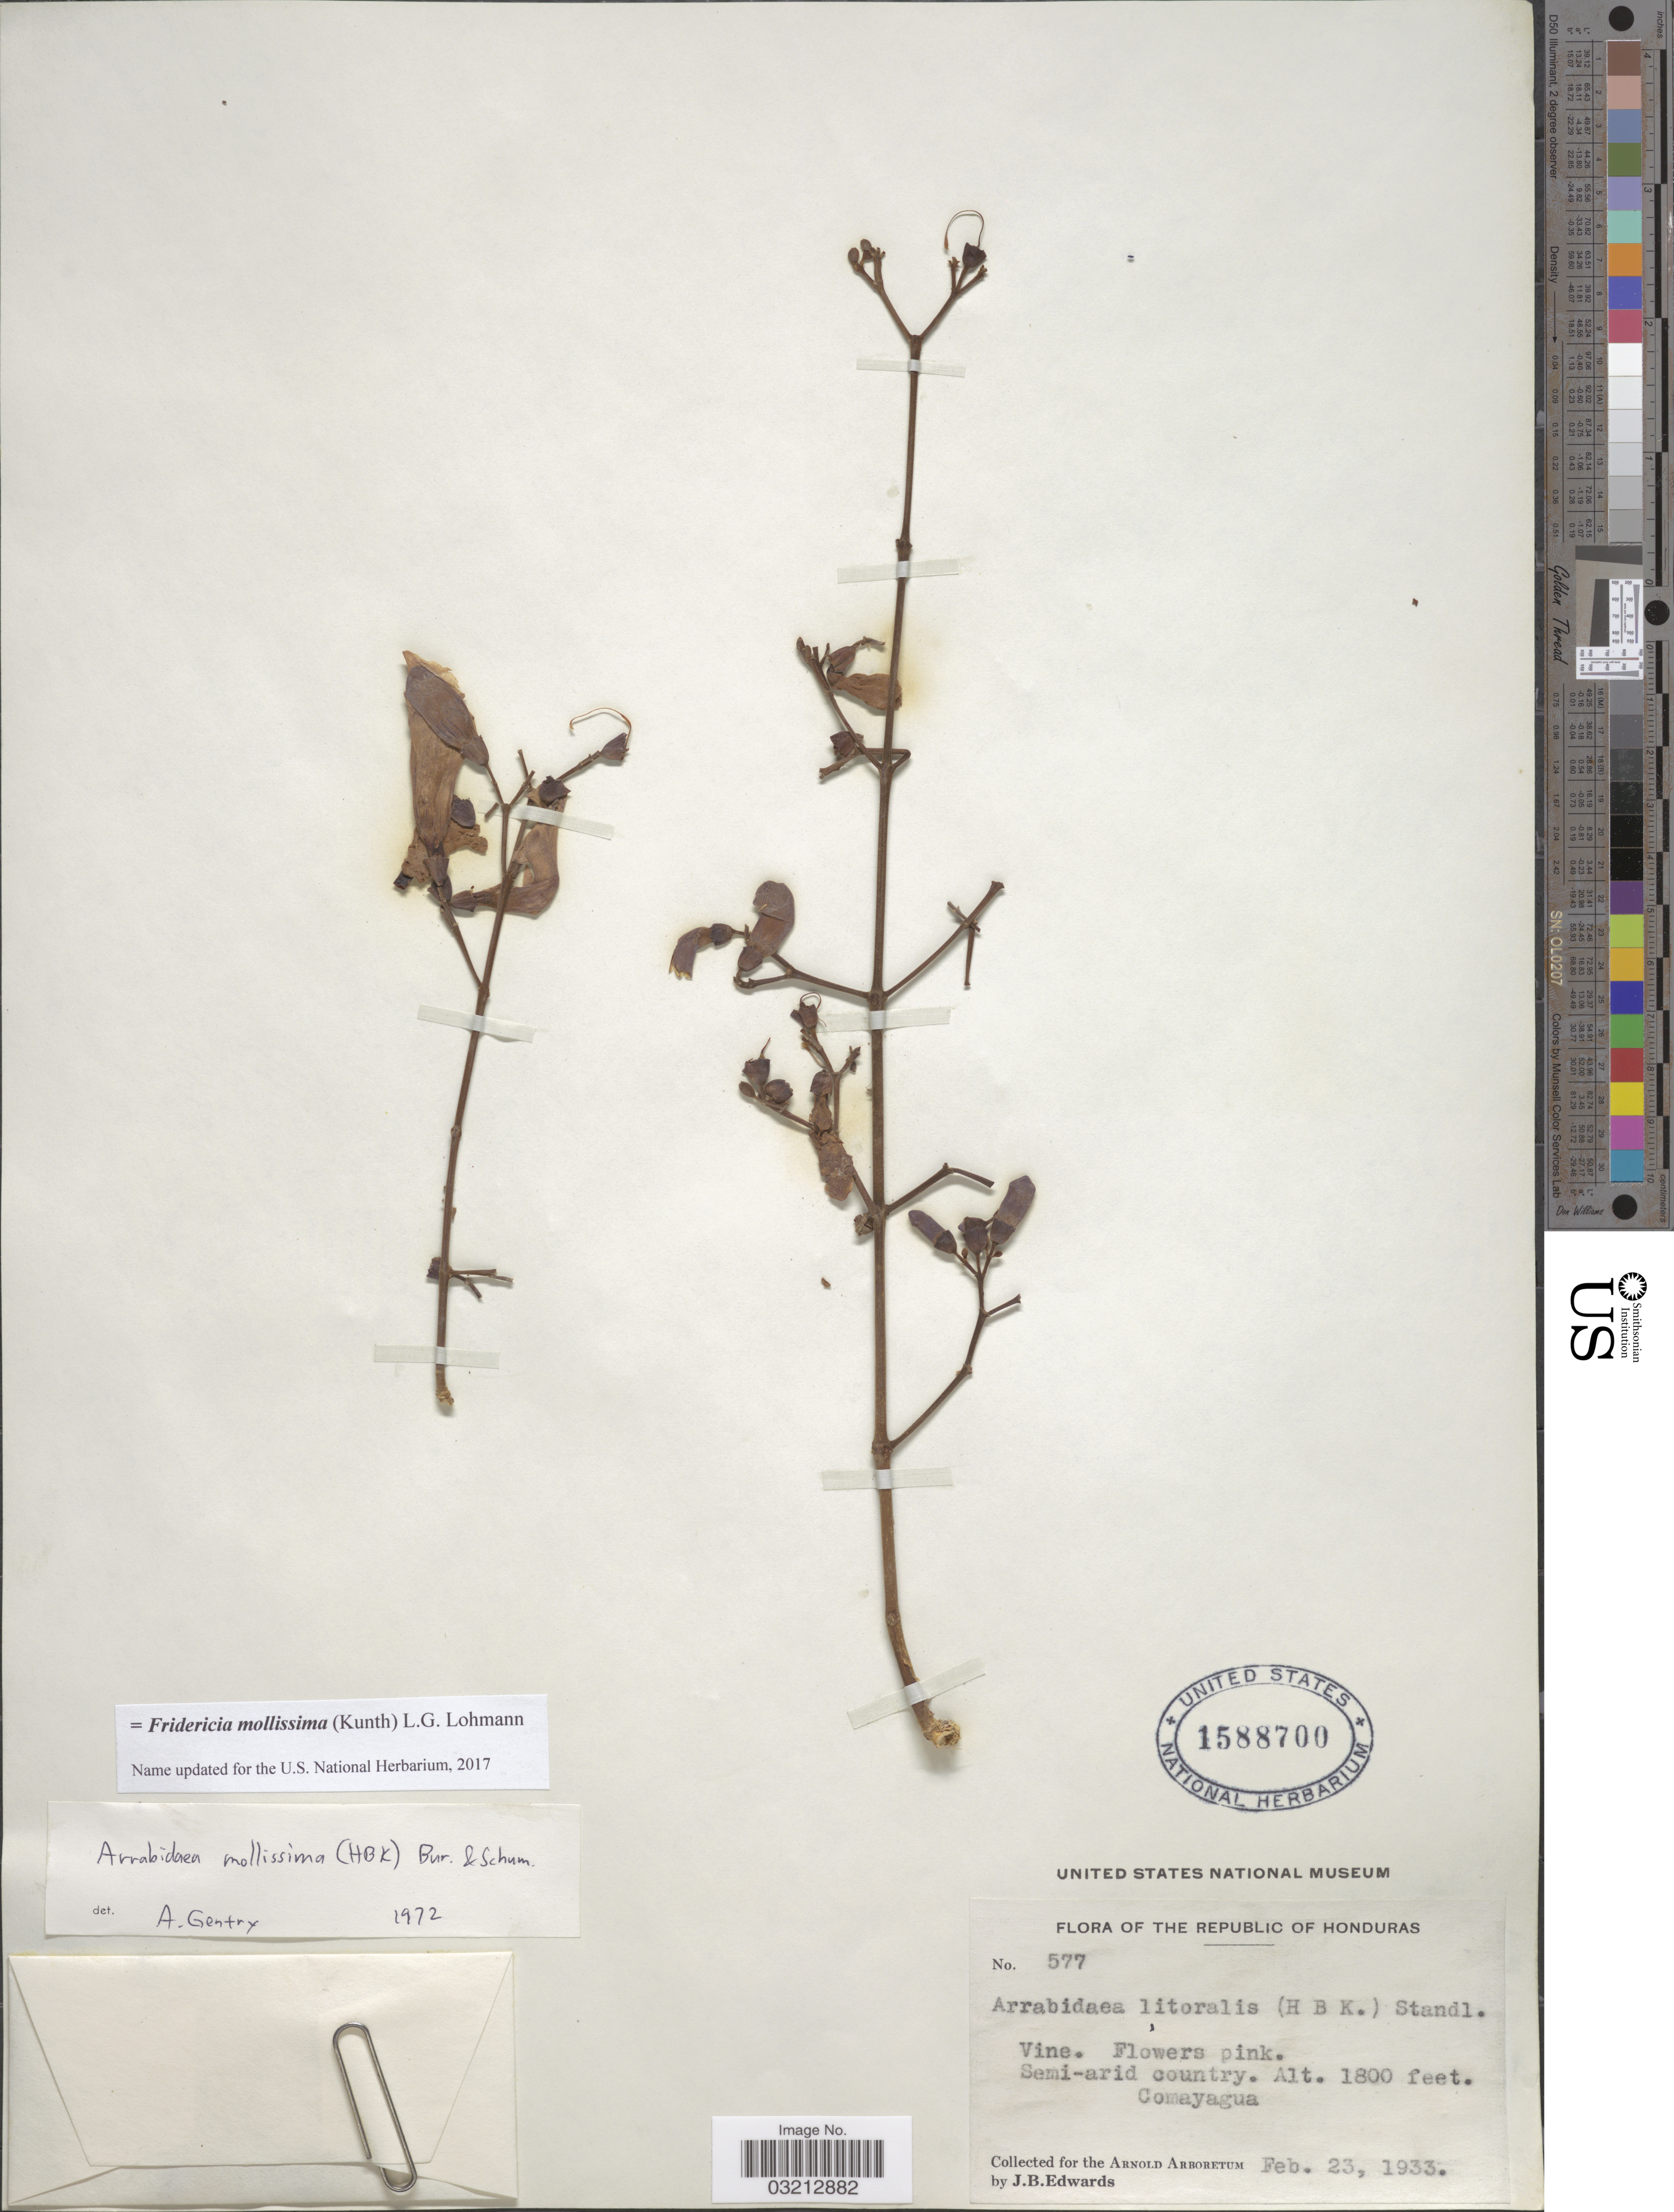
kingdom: Plantae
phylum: Tracheophyta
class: Magnoliopsida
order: Lamiales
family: Bignoniaceae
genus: Fridericia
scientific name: Fridericia mollissima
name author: (Kunth) L.G. Lohmann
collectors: J. B. Edwards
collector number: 577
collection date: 1933-02-23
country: Honduras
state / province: Comayagua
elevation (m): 549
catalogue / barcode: US 1588700